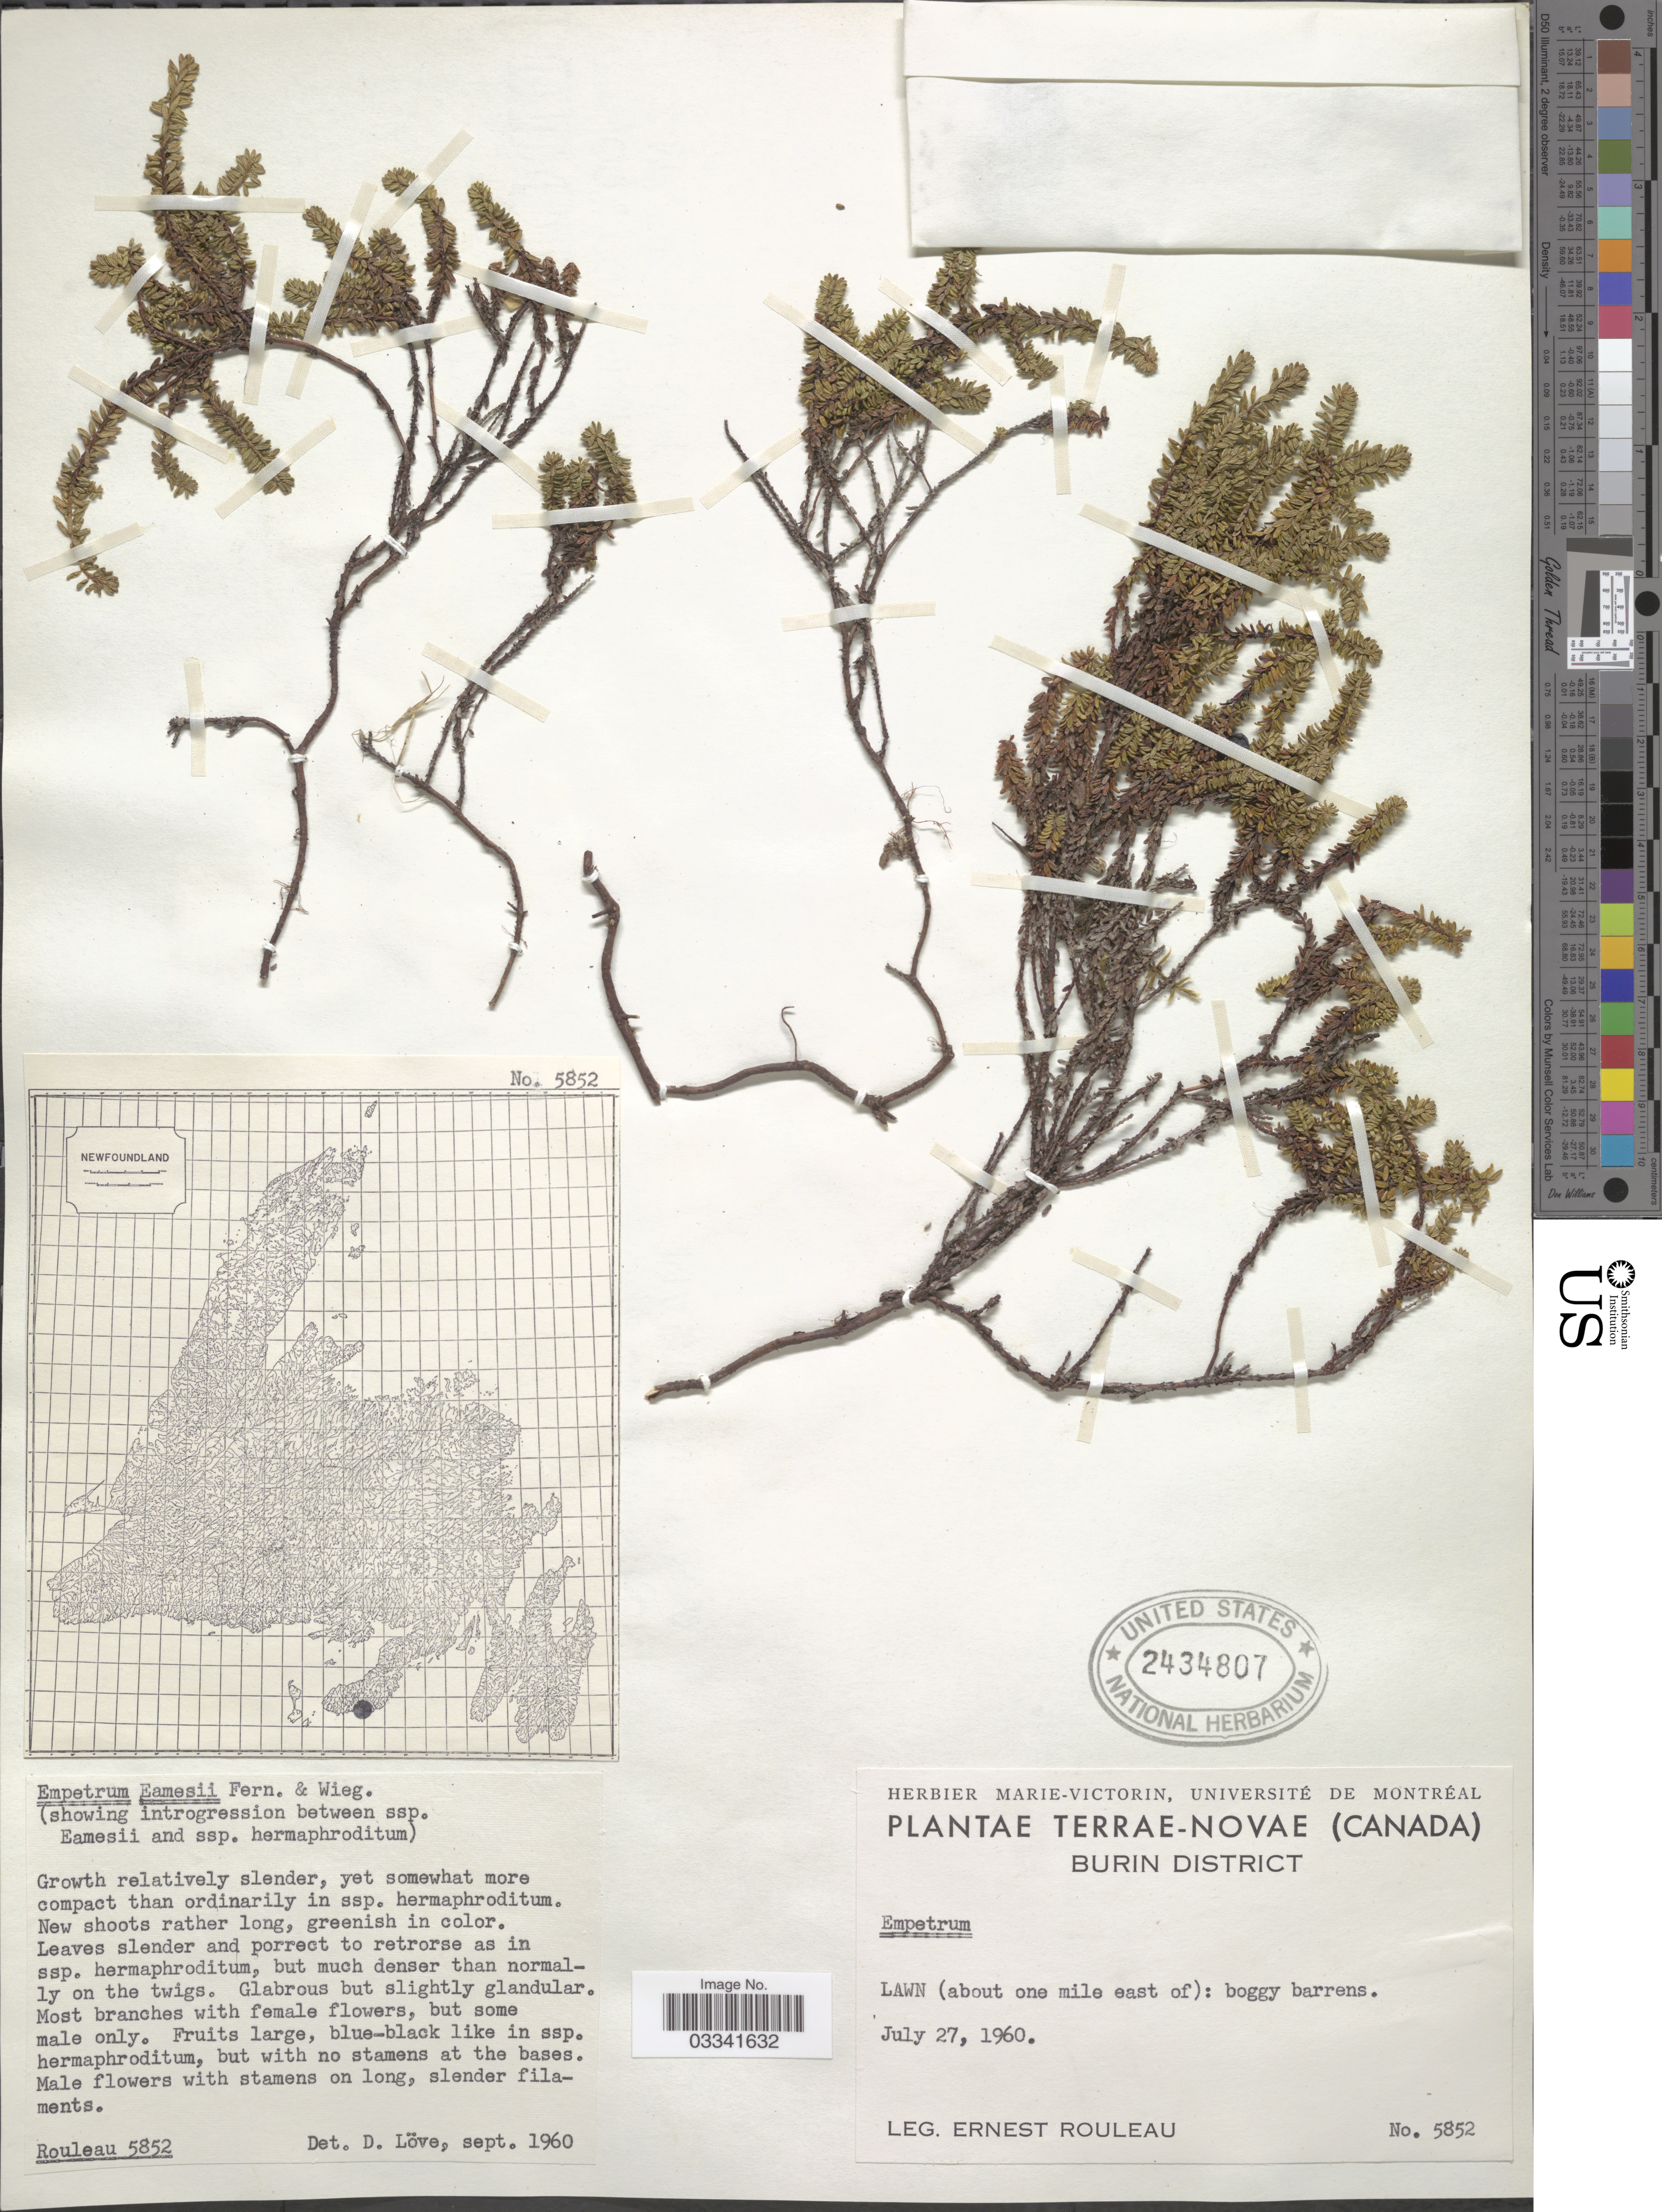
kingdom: Plantae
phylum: Tracheophyta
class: Magnoliopsida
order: Ericales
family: Ericaceae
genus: Empetrum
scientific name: Empetrum eamesii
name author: Fernald & Wiegand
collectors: J. Rouleau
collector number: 5852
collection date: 1960-07-27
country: Canada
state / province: Newfoundland and Labrador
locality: Terrae - Novae. Burin District. Lawn (about one mile east of).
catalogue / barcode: US 2434807